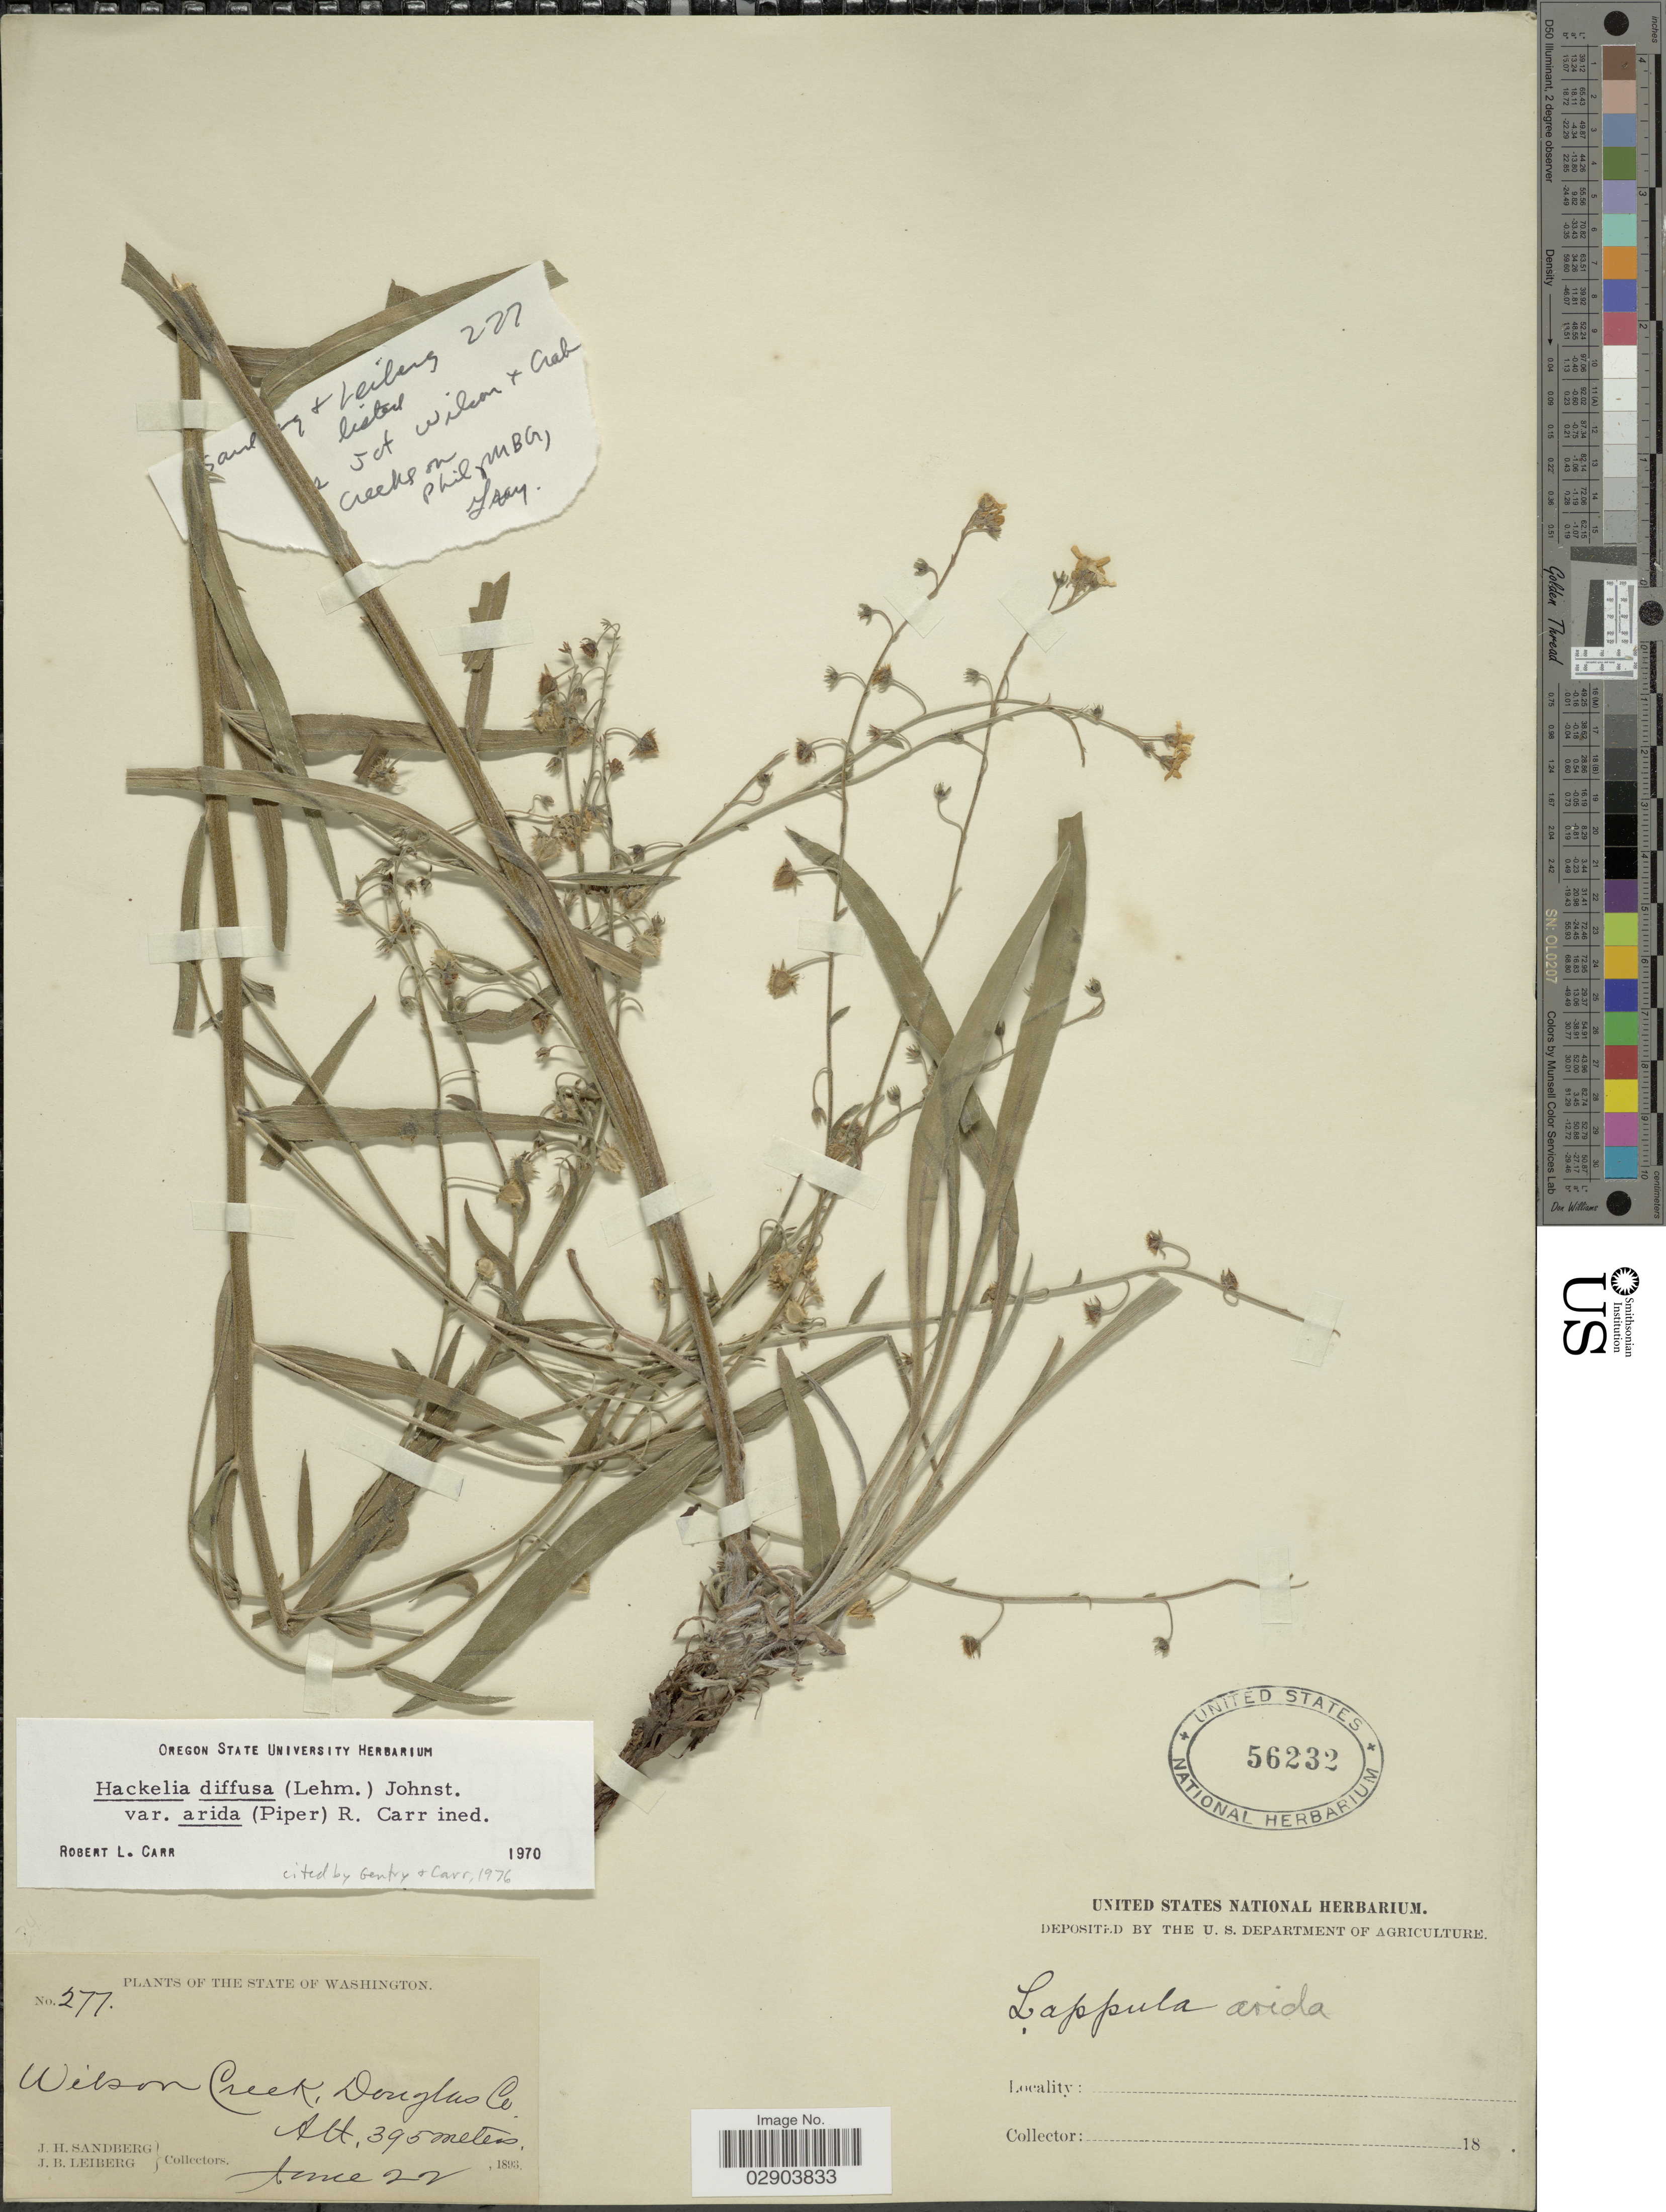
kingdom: Plantae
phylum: Tracheophyta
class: Magnoliopsida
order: Boraginales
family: Boraginaceae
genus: Hackelia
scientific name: Hackelia diffusa var. arida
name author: (Piper) Carr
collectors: J. H. Sandberg & J. B. Leiberg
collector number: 277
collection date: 1893-06-22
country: United States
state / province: Washington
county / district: Douglas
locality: Wilson Creek, Douglas Co.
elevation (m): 395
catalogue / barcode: US 56232